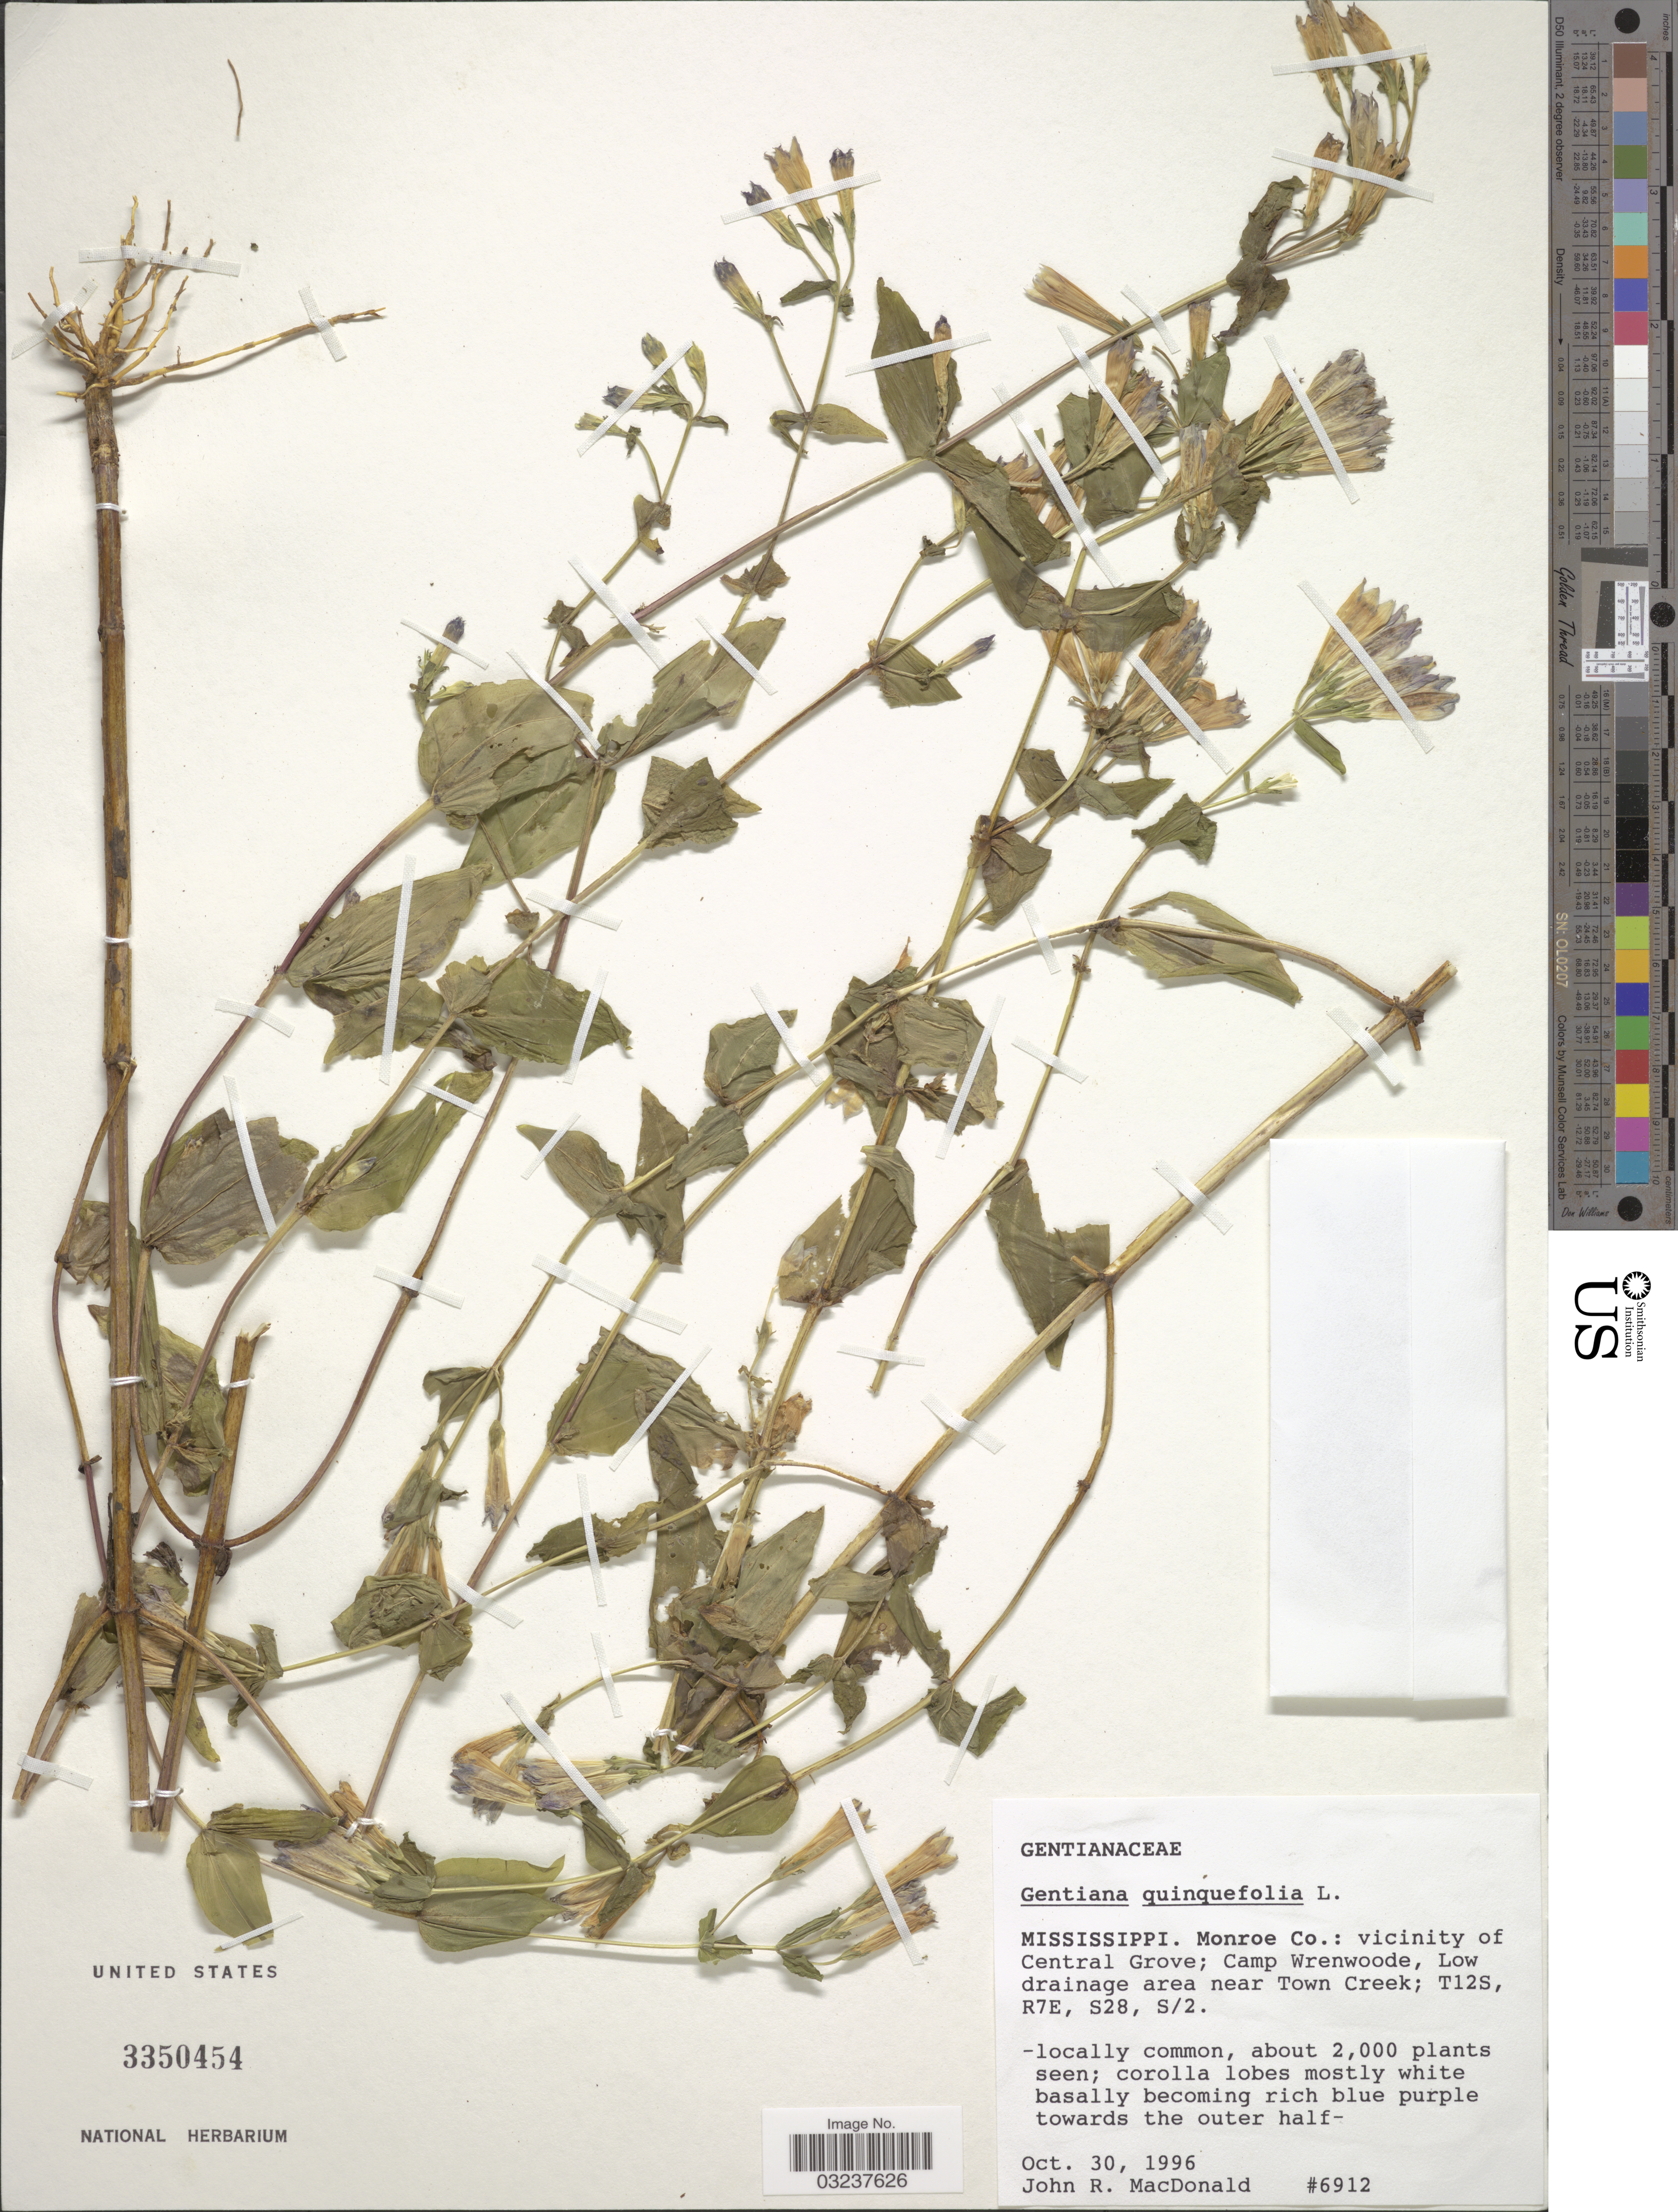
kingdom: Plantae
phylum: Tracheophyta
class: Magnoliopsida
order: Gentianales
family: Gentianaceae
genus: Gentianella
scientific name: Gentianella quinquefolia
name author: (L.) Small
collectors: J. MacDonald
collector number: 6912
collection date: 1996-10-30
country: United States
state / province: Mississippi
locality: Monroe Co.: Vicinity of Central Grove; Camp Wrenwoode, Low drainage area near Town Creek; T12S, R7E, S28, S/2.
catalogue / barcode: US 3350454